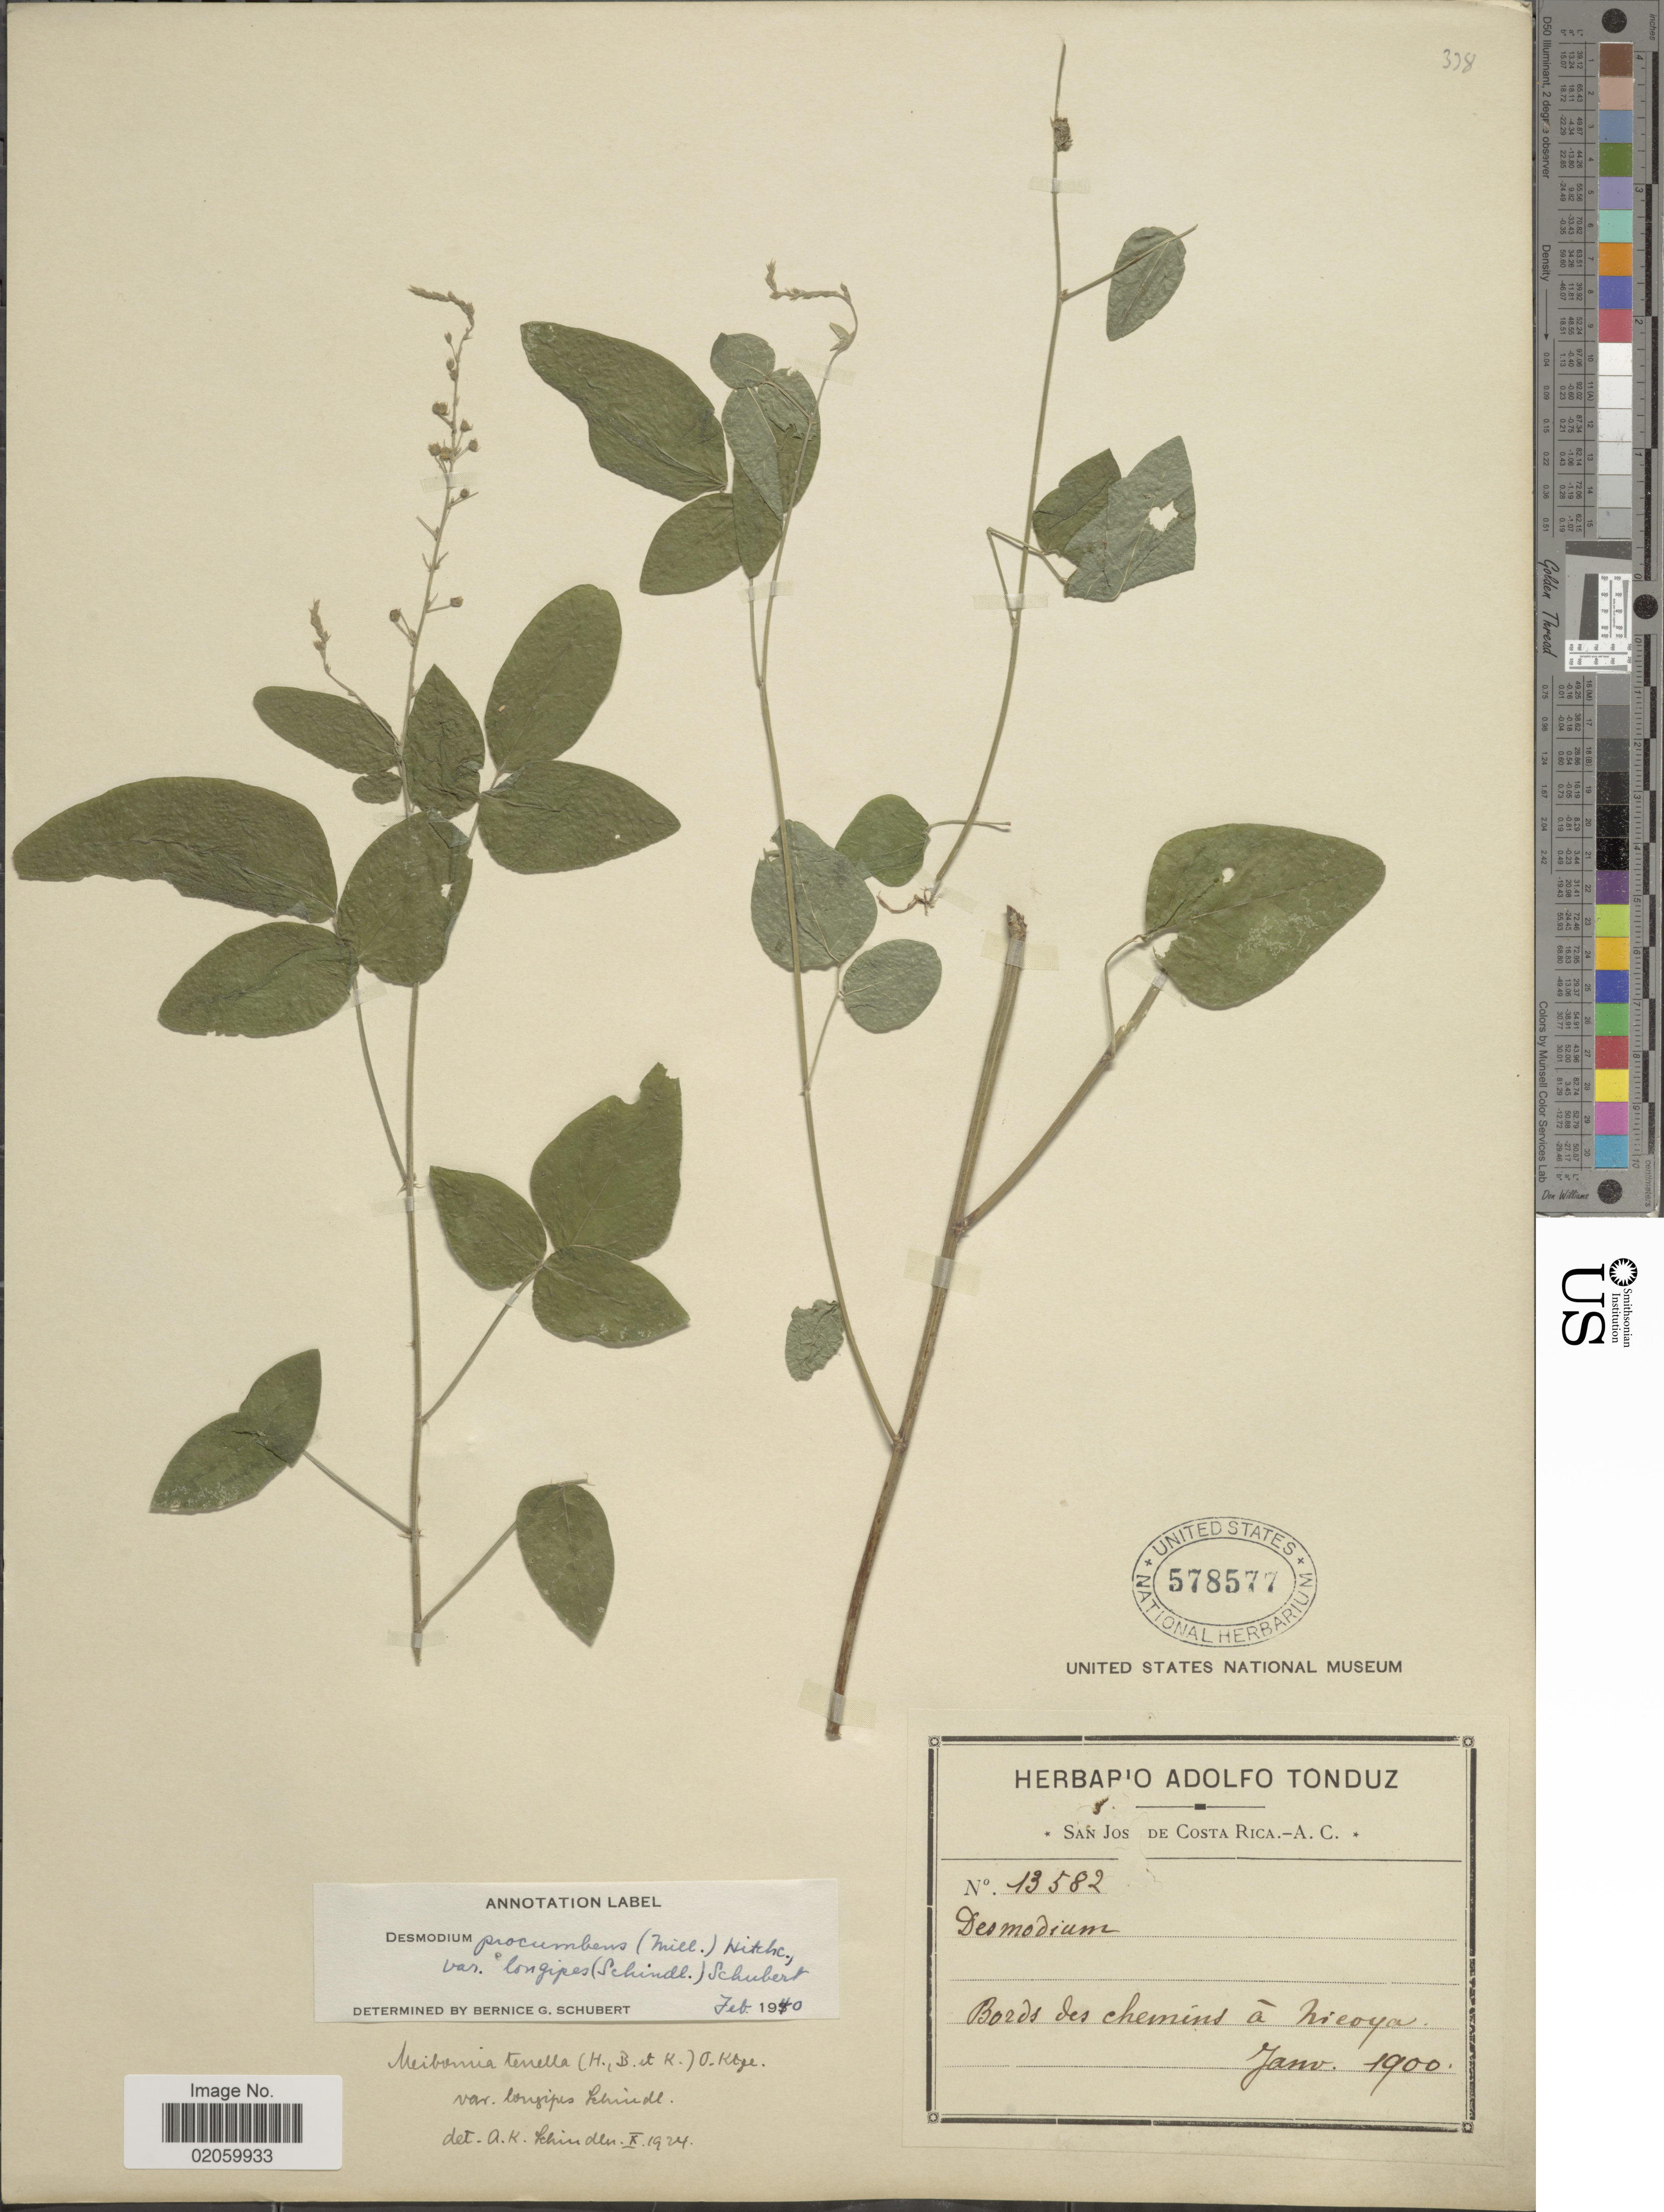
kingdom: Plantae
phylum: Tracheophyta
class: Magnoliopsida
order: Fabales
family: Fabaceae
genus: Desmodium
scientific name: Desmodium procumbens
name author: (Mill.) Hitchc.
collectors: ex Herb. Adolfo Tonduz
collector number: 13582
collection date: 1900-01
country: Costa Rica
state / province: Guanacaste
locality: Bords des chemins a Nicoya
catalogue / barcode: US 578577